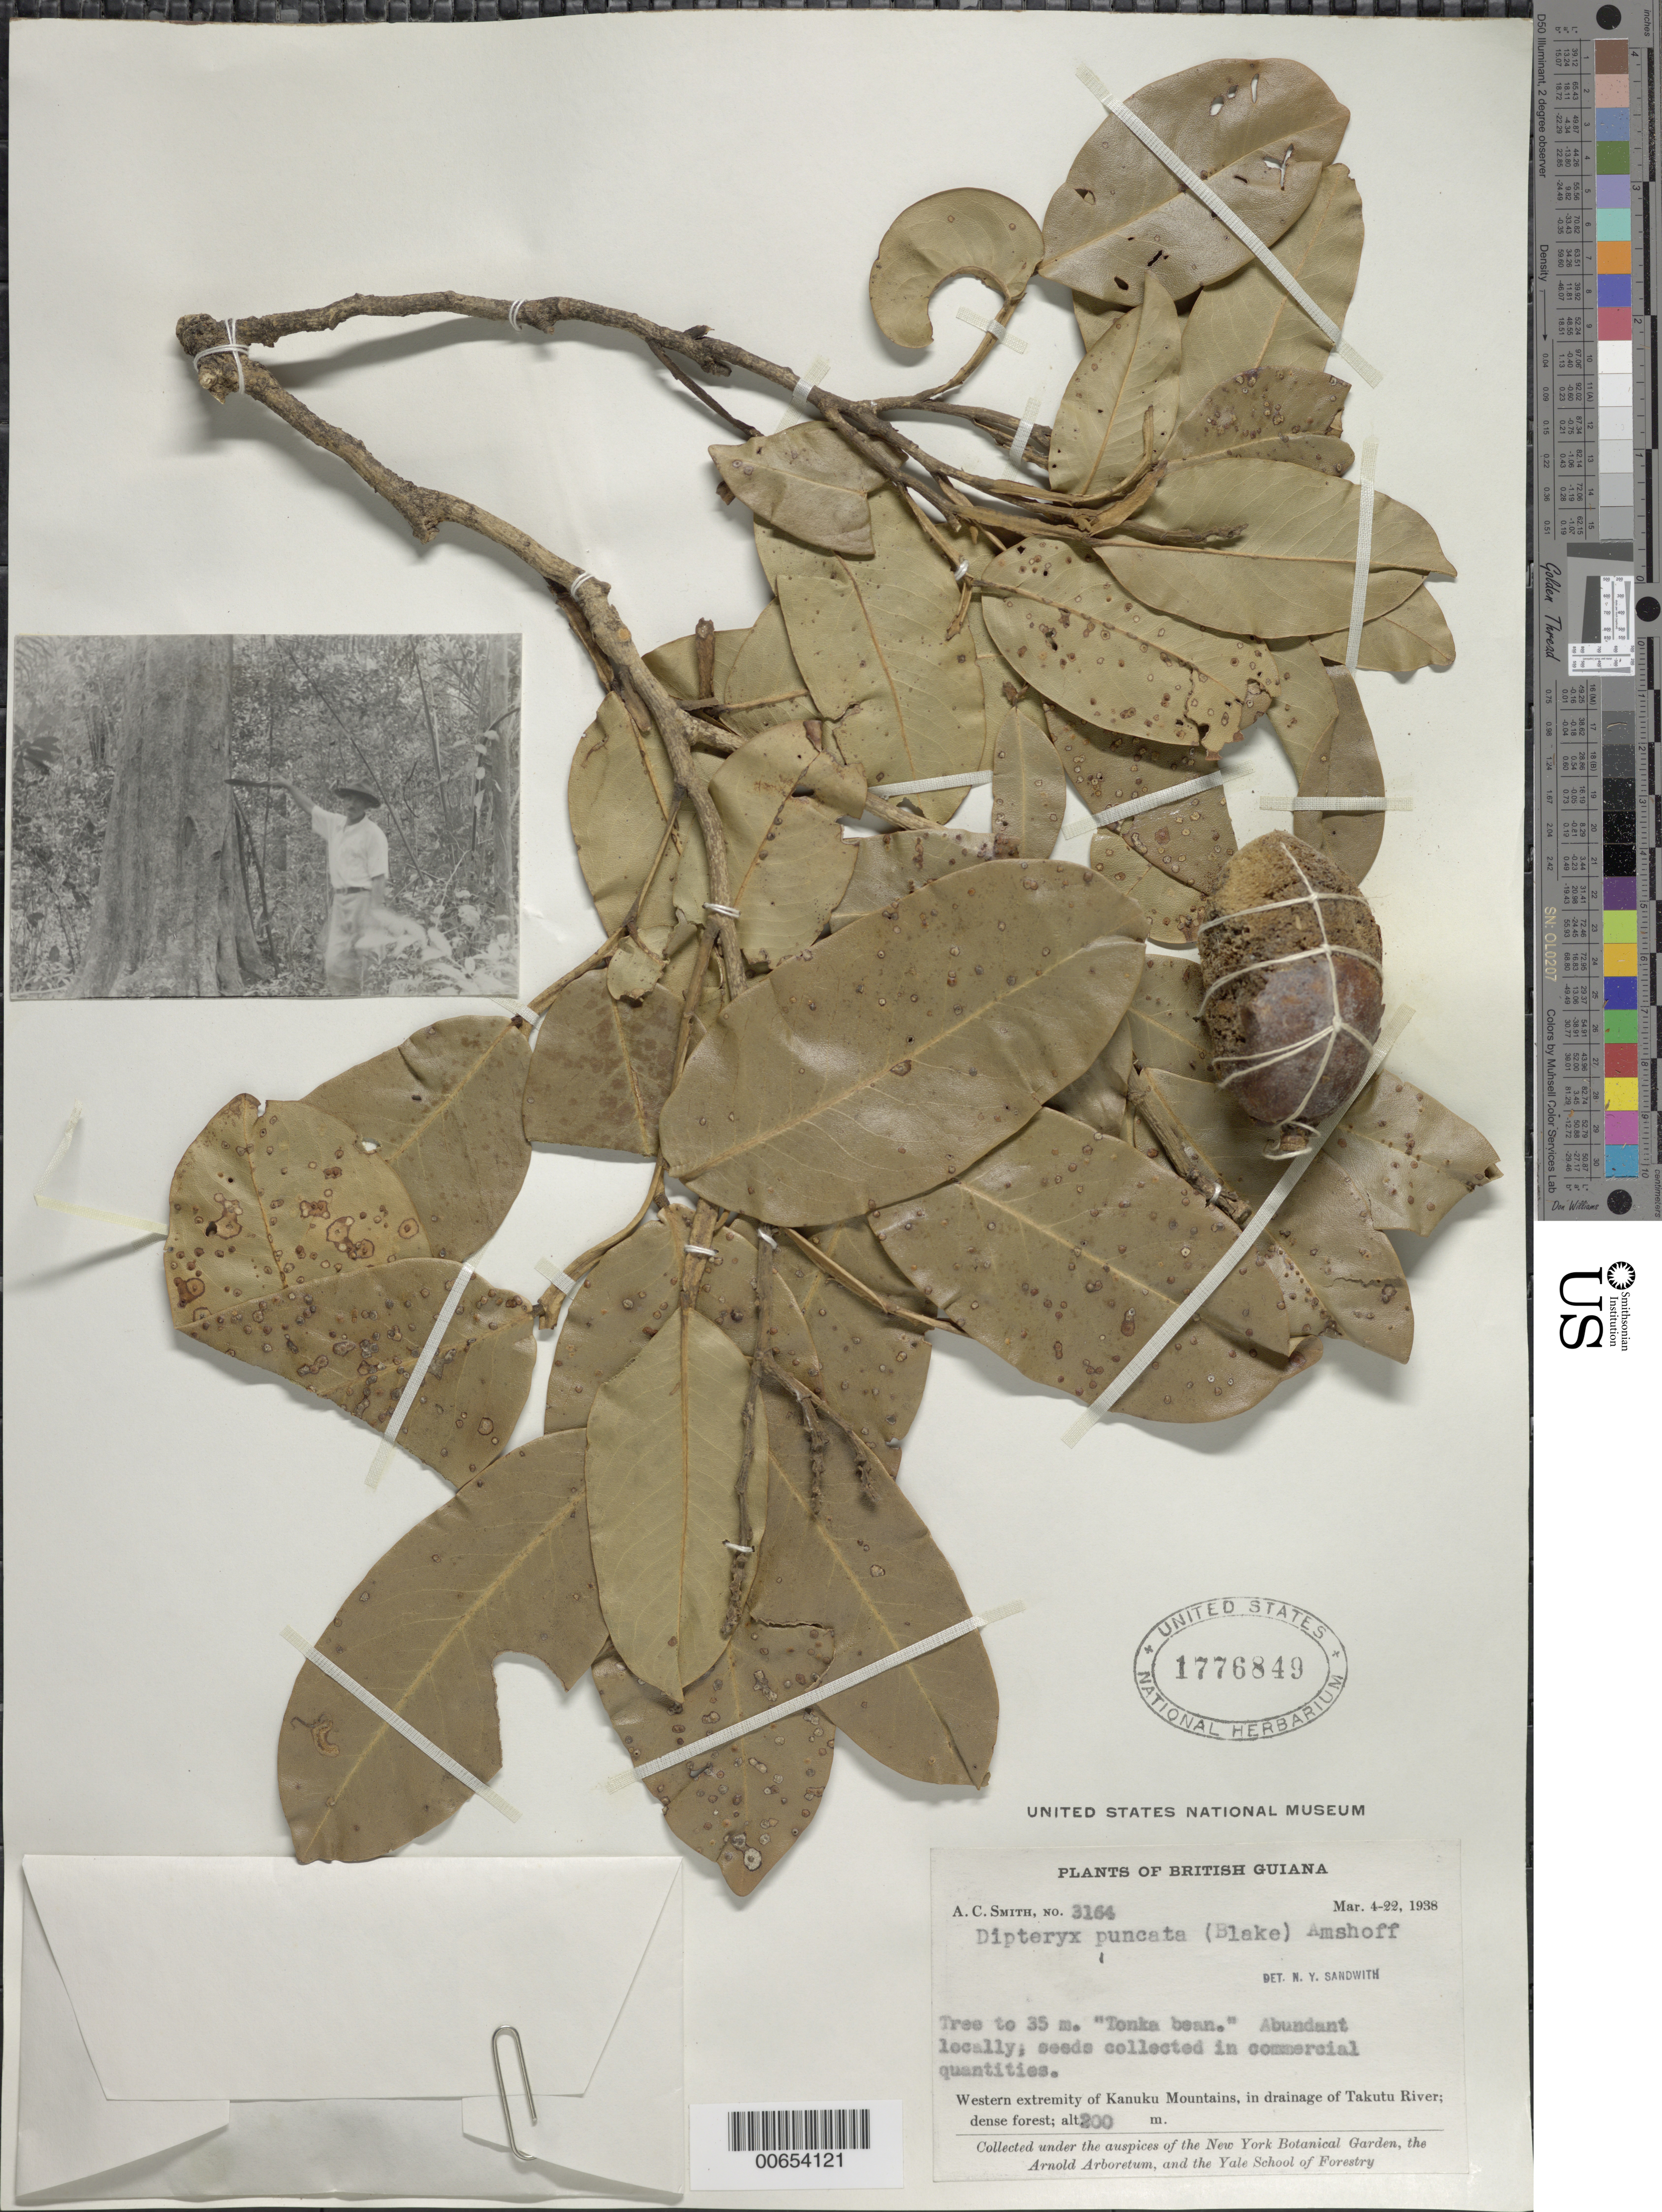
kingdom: Plantae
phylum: Tracheophyta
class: Magnoliopsida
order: Fabales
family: Fabaceae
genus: Dipteryx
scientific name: Dipteryx punctata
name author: (S.F. Blake) Amshoff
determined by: Sandwith, N. Y.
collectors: A. C. Smith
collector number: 3164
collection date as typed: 4-Mar-38 to 22-Mar-38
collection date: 1938-03-04/1938-03-22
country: Guyana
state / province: U. Takutu-U. Essequibo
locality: Kanuku Mts., drainage of Takutu R., western extremity of Kanuku Mountains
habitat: Dense forest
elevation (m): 200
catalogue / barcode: US 1776849